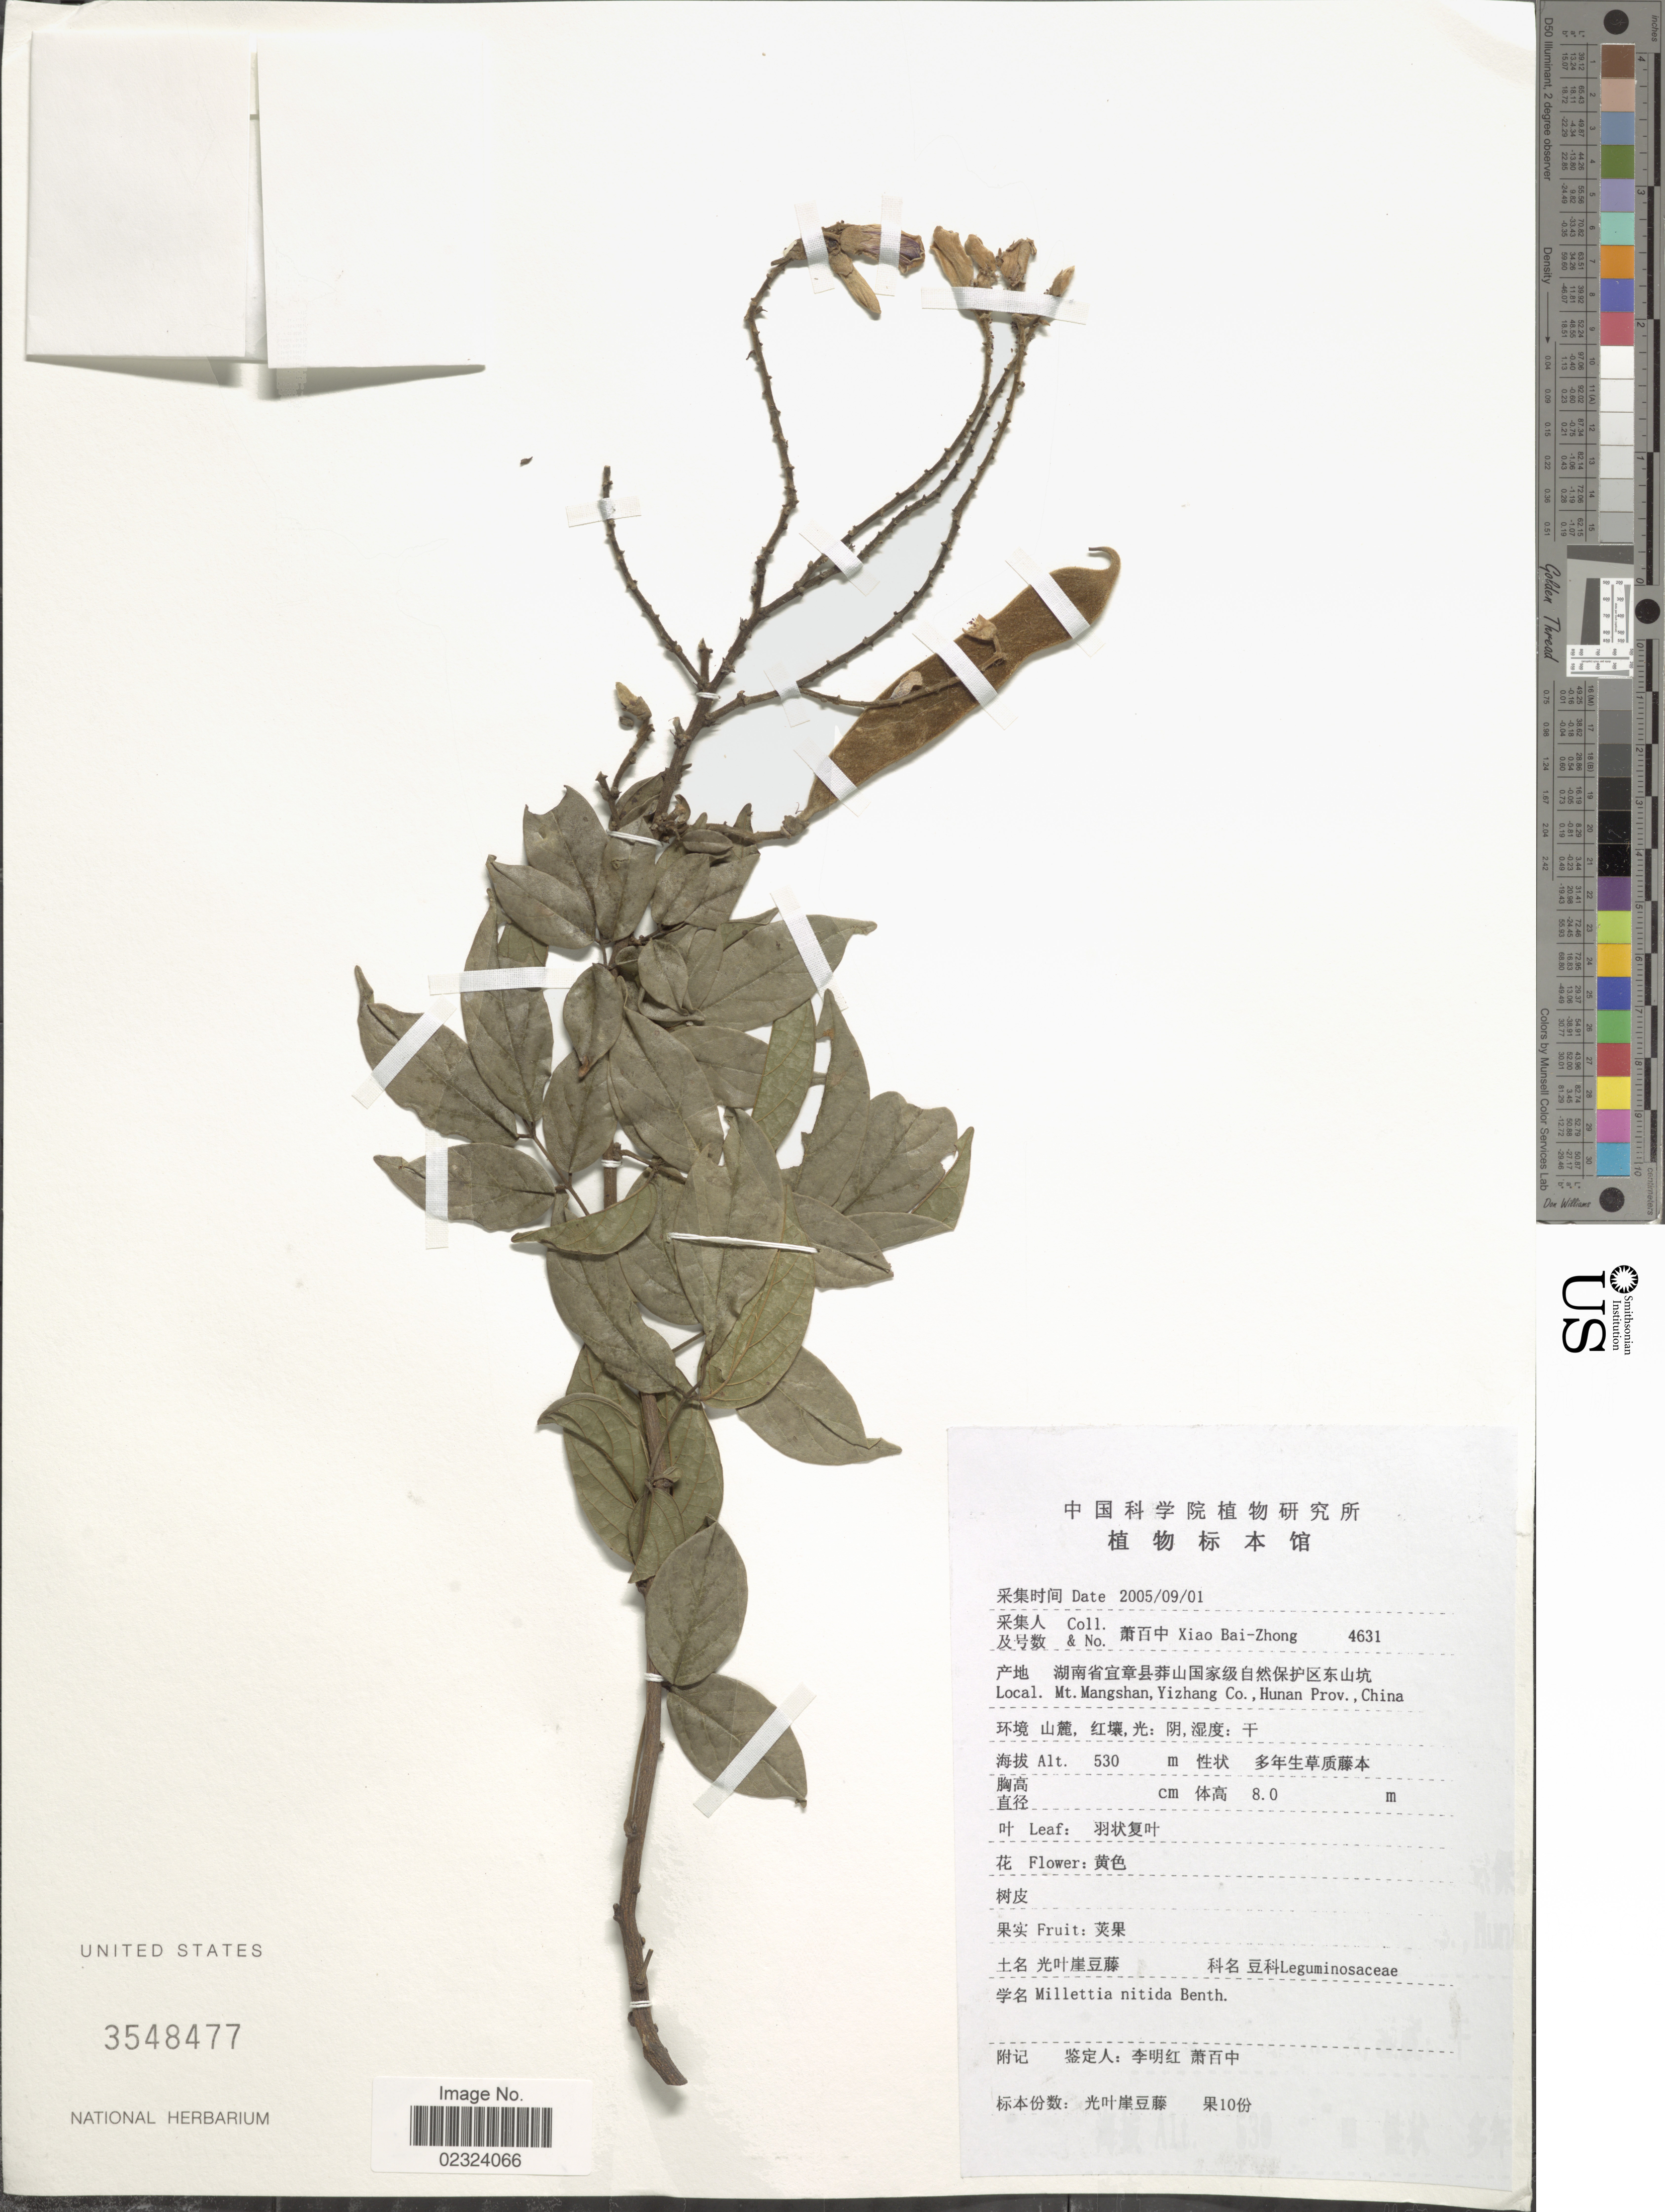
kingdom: Plantae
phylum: Tracheophyta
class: Magnoliopsida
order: Fabales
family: Fabaceae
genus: Millettia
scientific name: Millettia nitida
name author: Benth.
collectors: B. Z. Xiao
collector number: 4631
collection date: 2005-09-01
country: China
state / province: Hunan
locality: Mt. Mangshan, Yizhang Co., Hunan Prov.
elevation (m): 530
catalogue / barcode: US 3548477